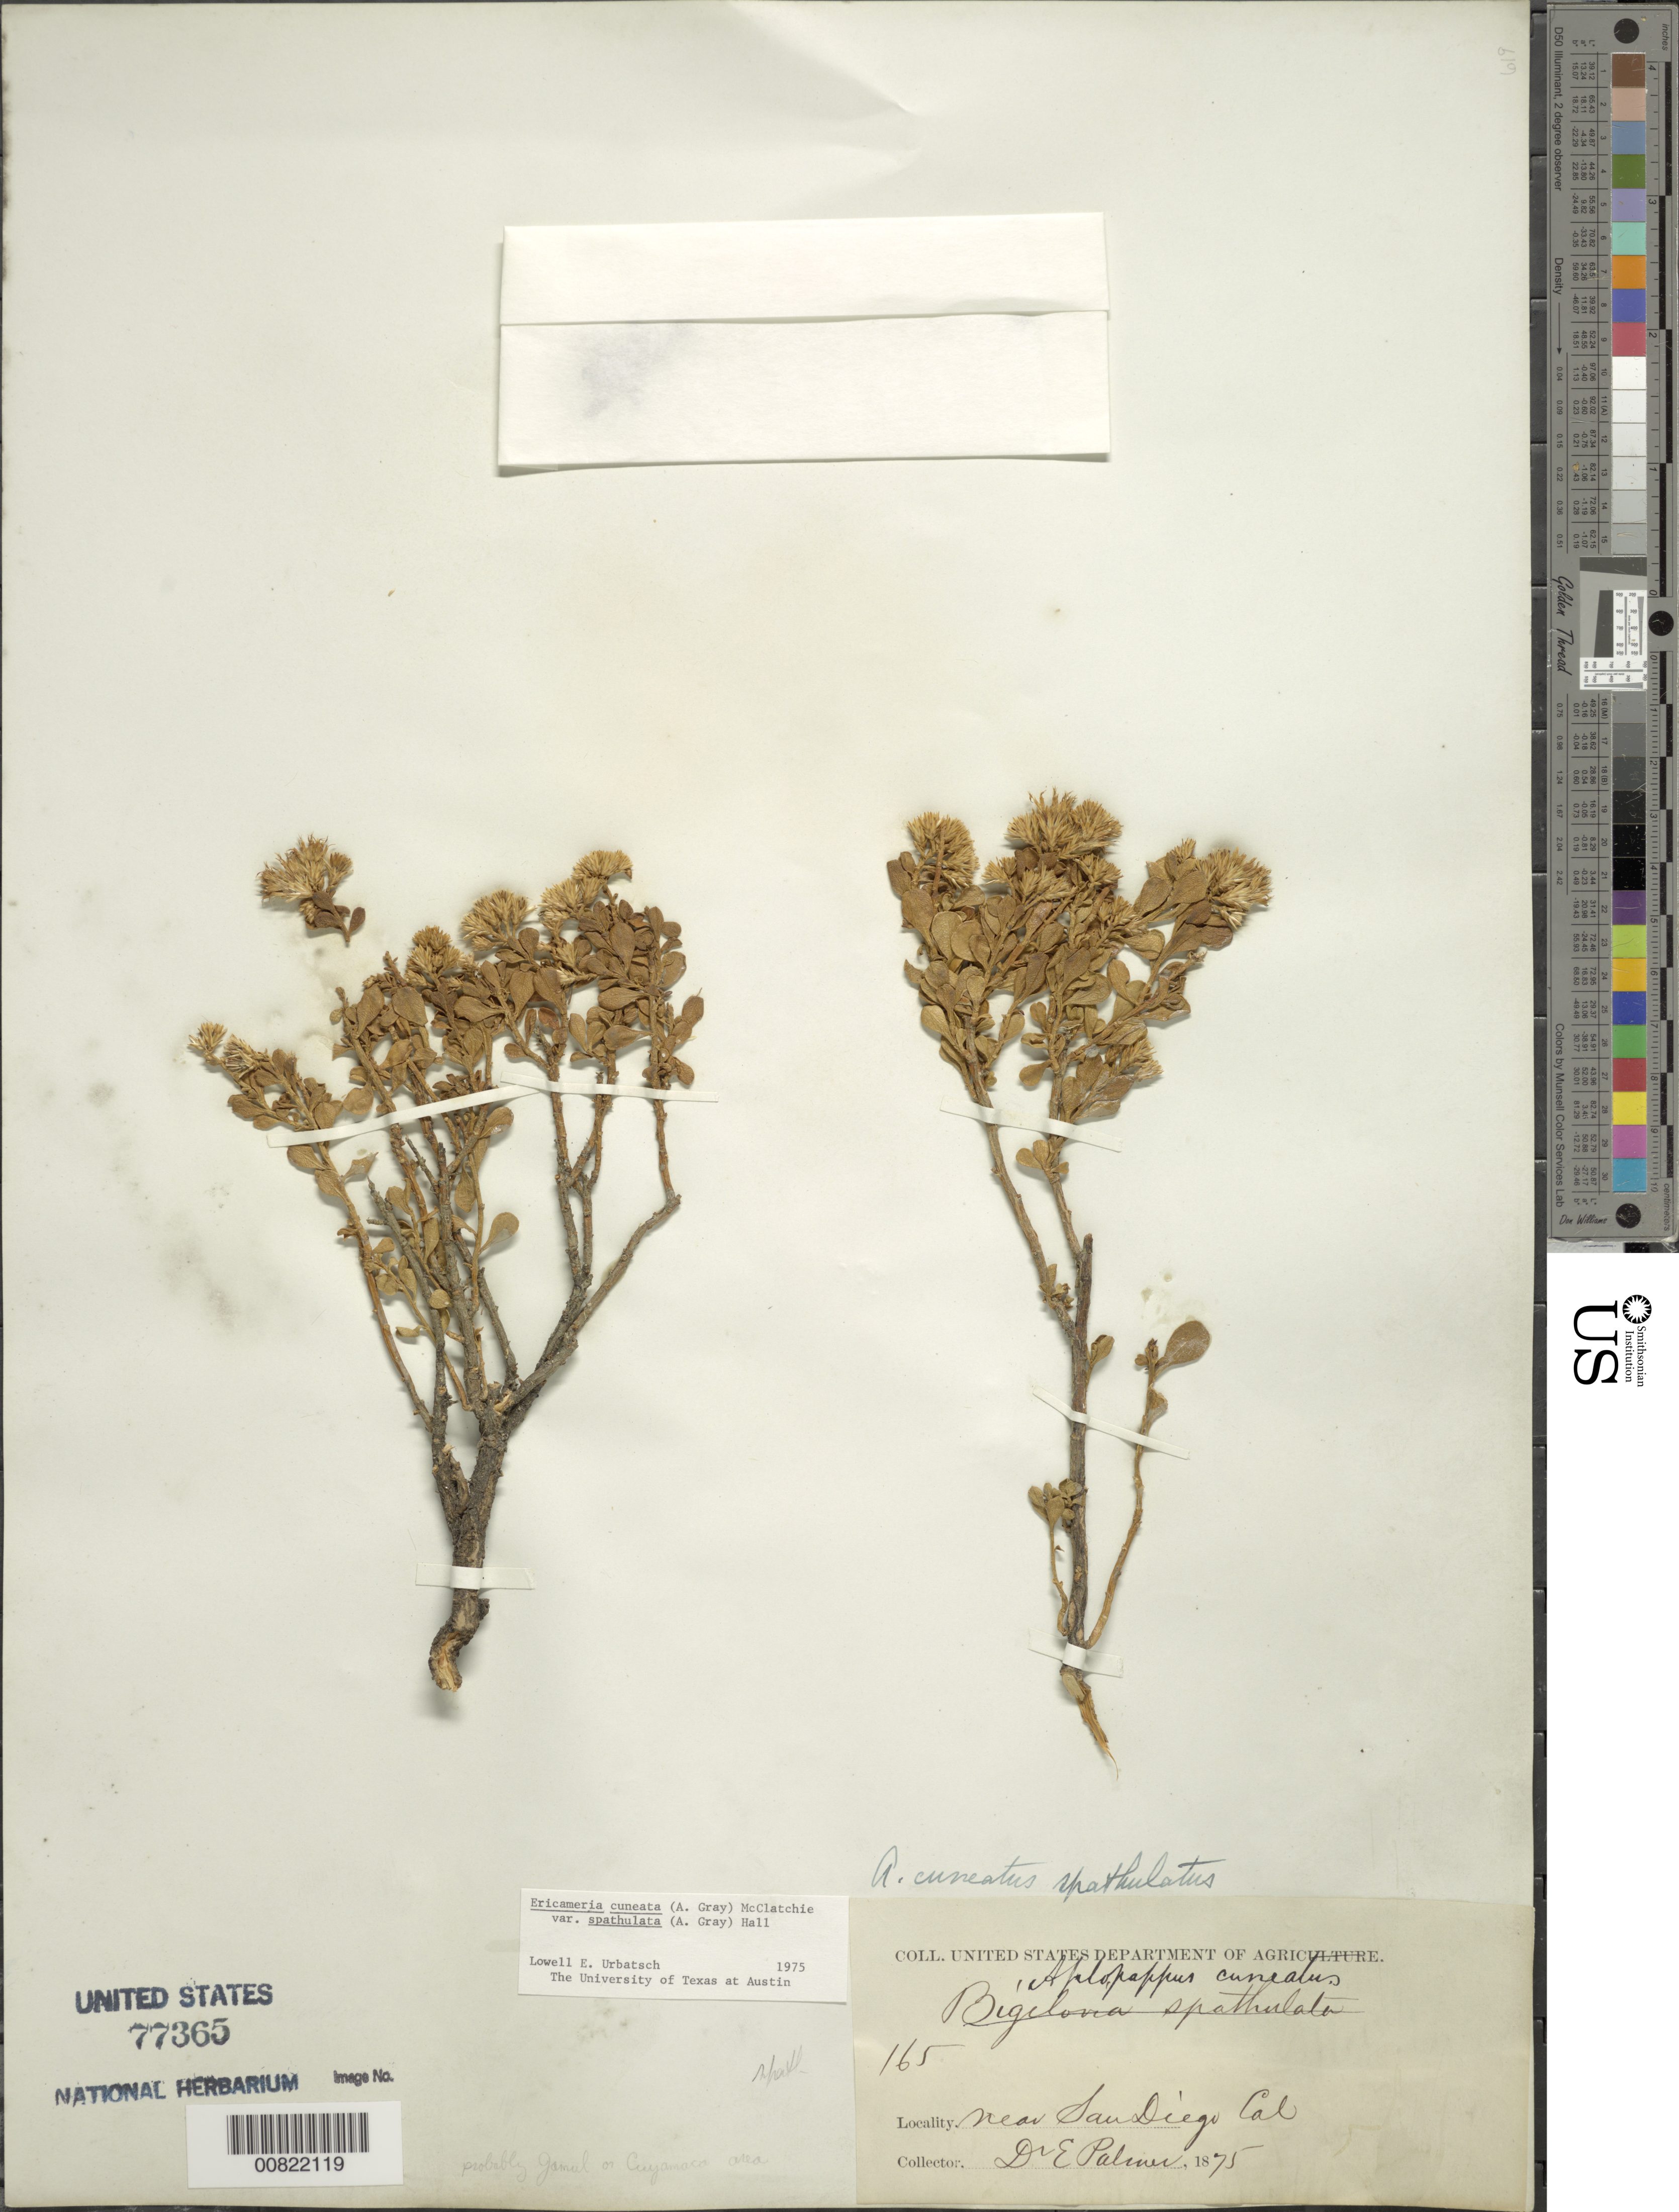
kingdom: Plantae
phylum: Tracheophyta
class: Magnoliopsida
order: Asterales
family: Asteraceae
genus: Ericameria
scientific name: Ericameria cuneata var. spathulata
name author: (A. Gray) H.M. Hall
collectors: E. Palmer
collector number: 165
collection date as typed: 1875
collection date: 1875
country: United States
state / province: California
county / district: San Diego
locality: Near San Diego, California.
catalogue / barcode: US 77365